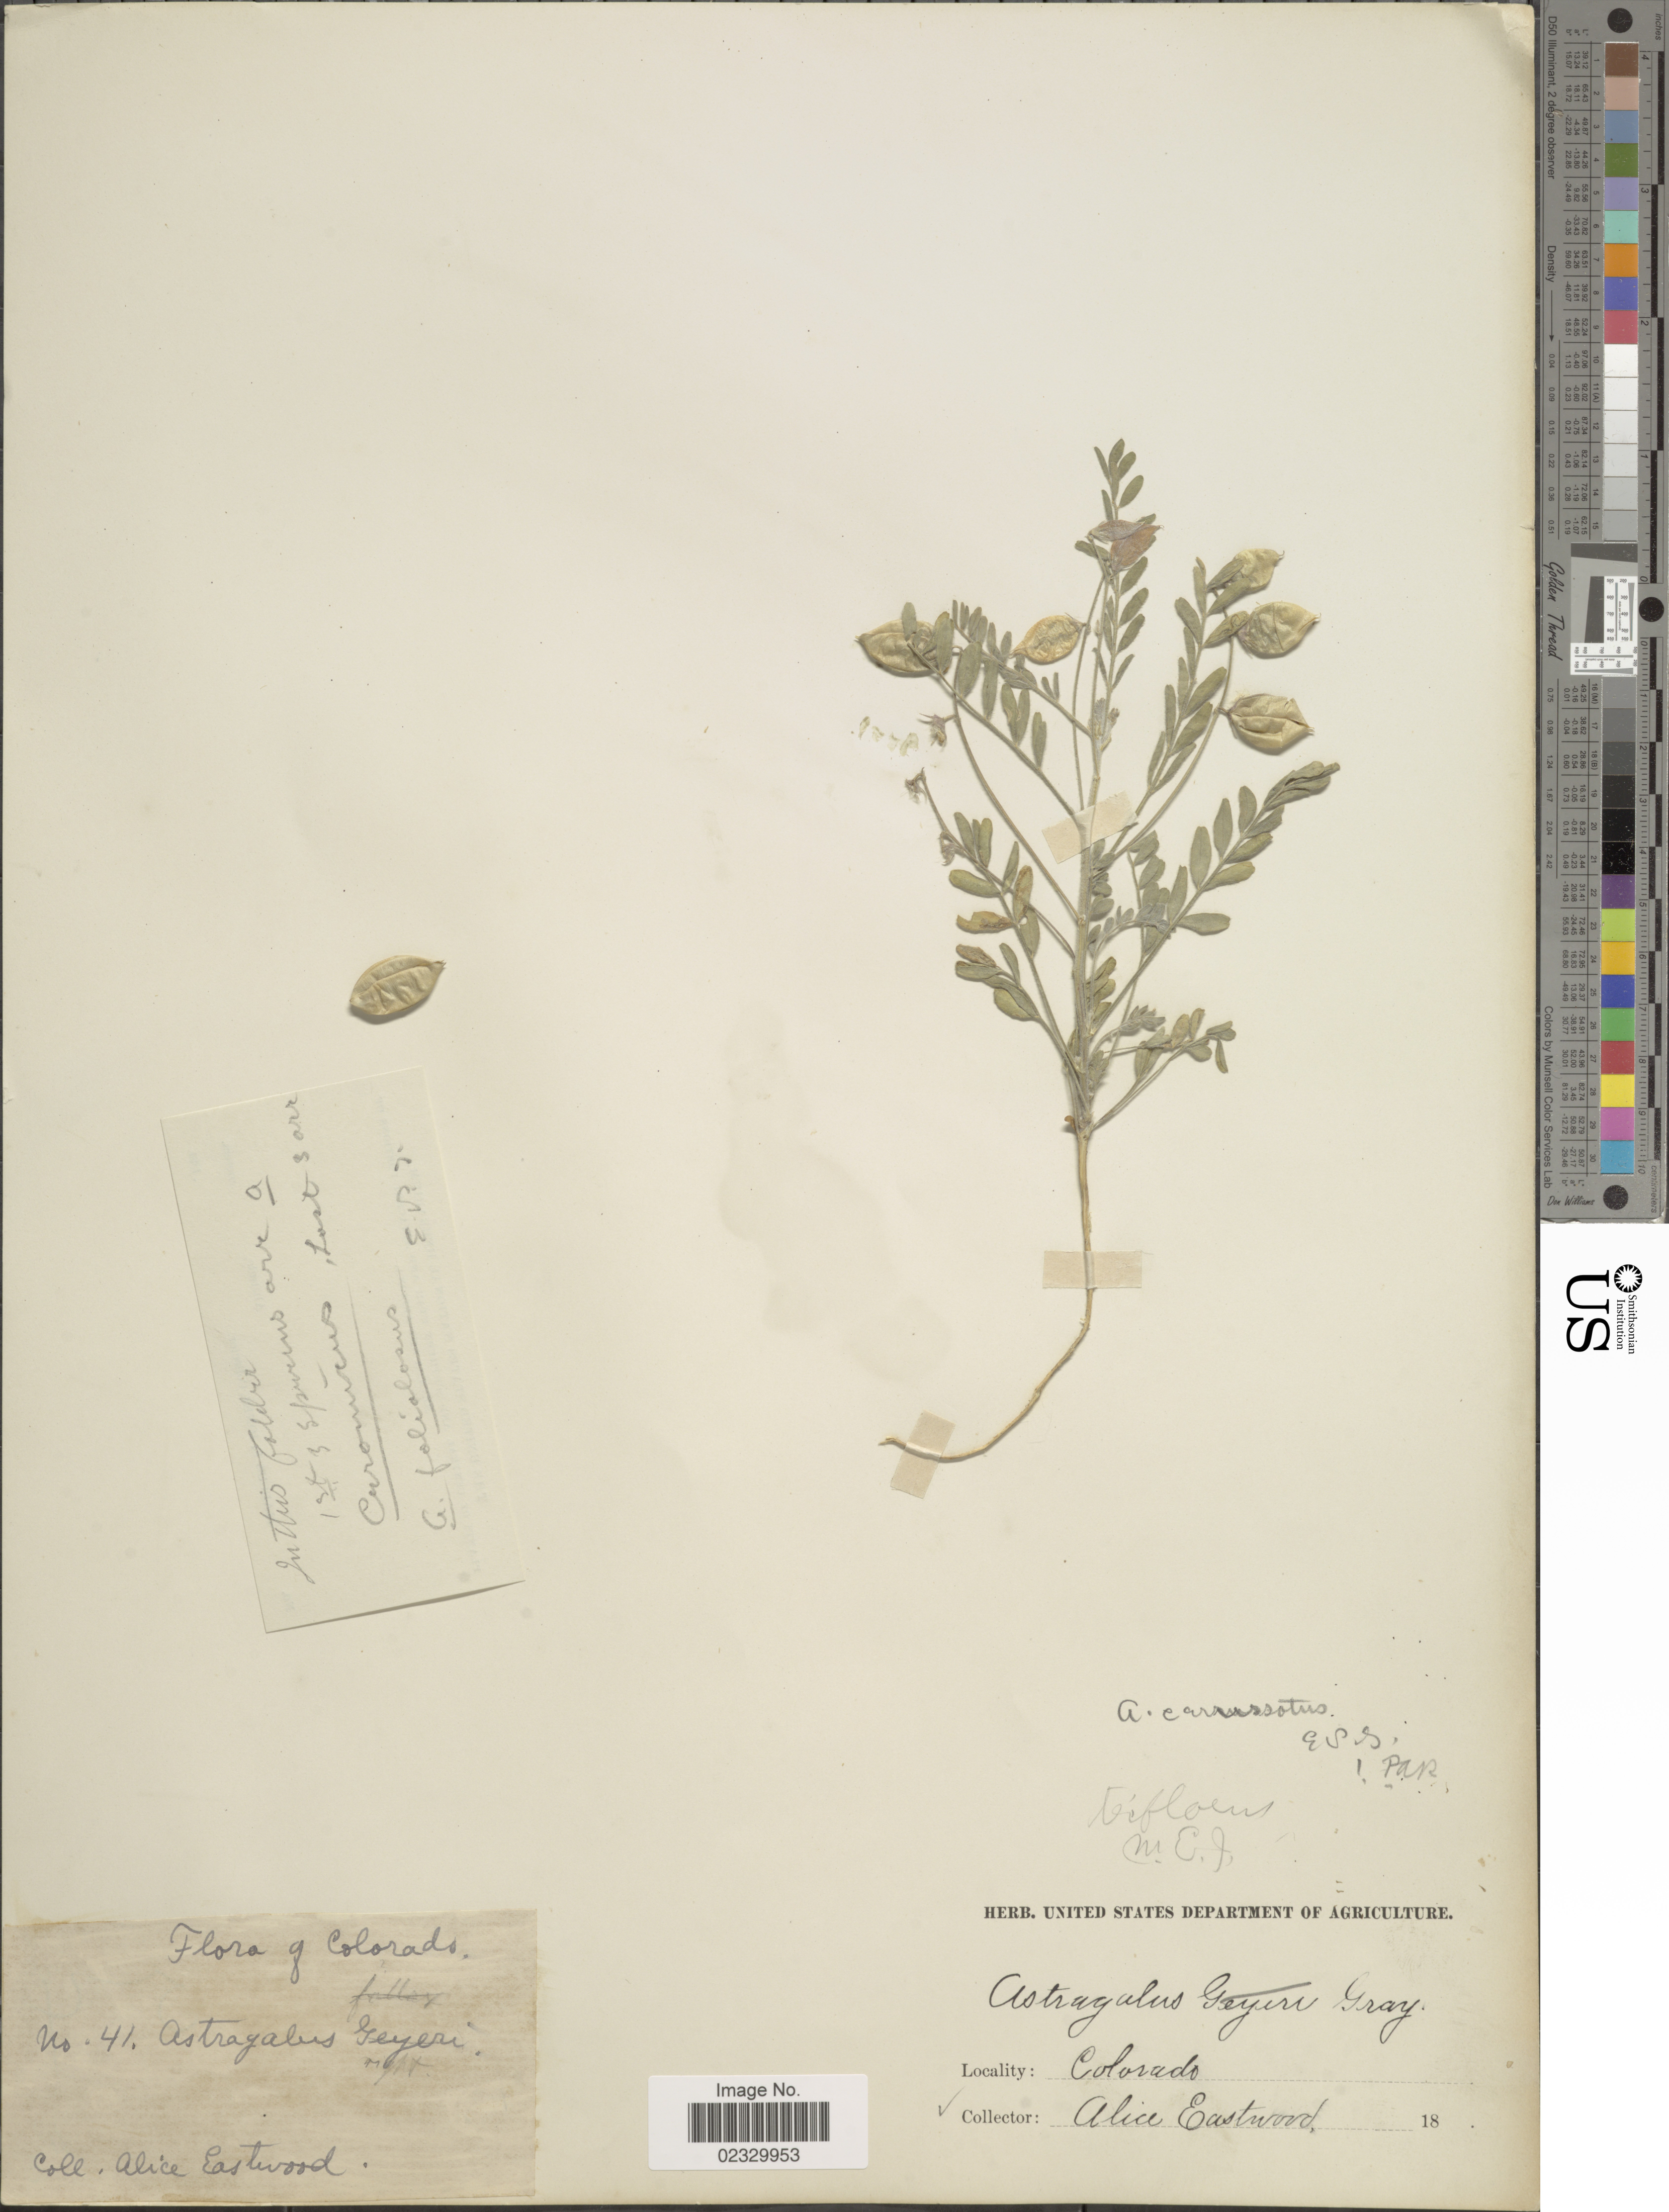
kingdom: Plantae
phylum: Tracheophyta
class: Magnoliopsida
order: Fabales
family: Fabaceae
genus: Astragalus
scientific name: Astragalus cerussatus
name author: E. Sheld.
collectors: A. Eastwood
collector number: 41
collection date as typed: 18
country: United States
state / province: Colorado